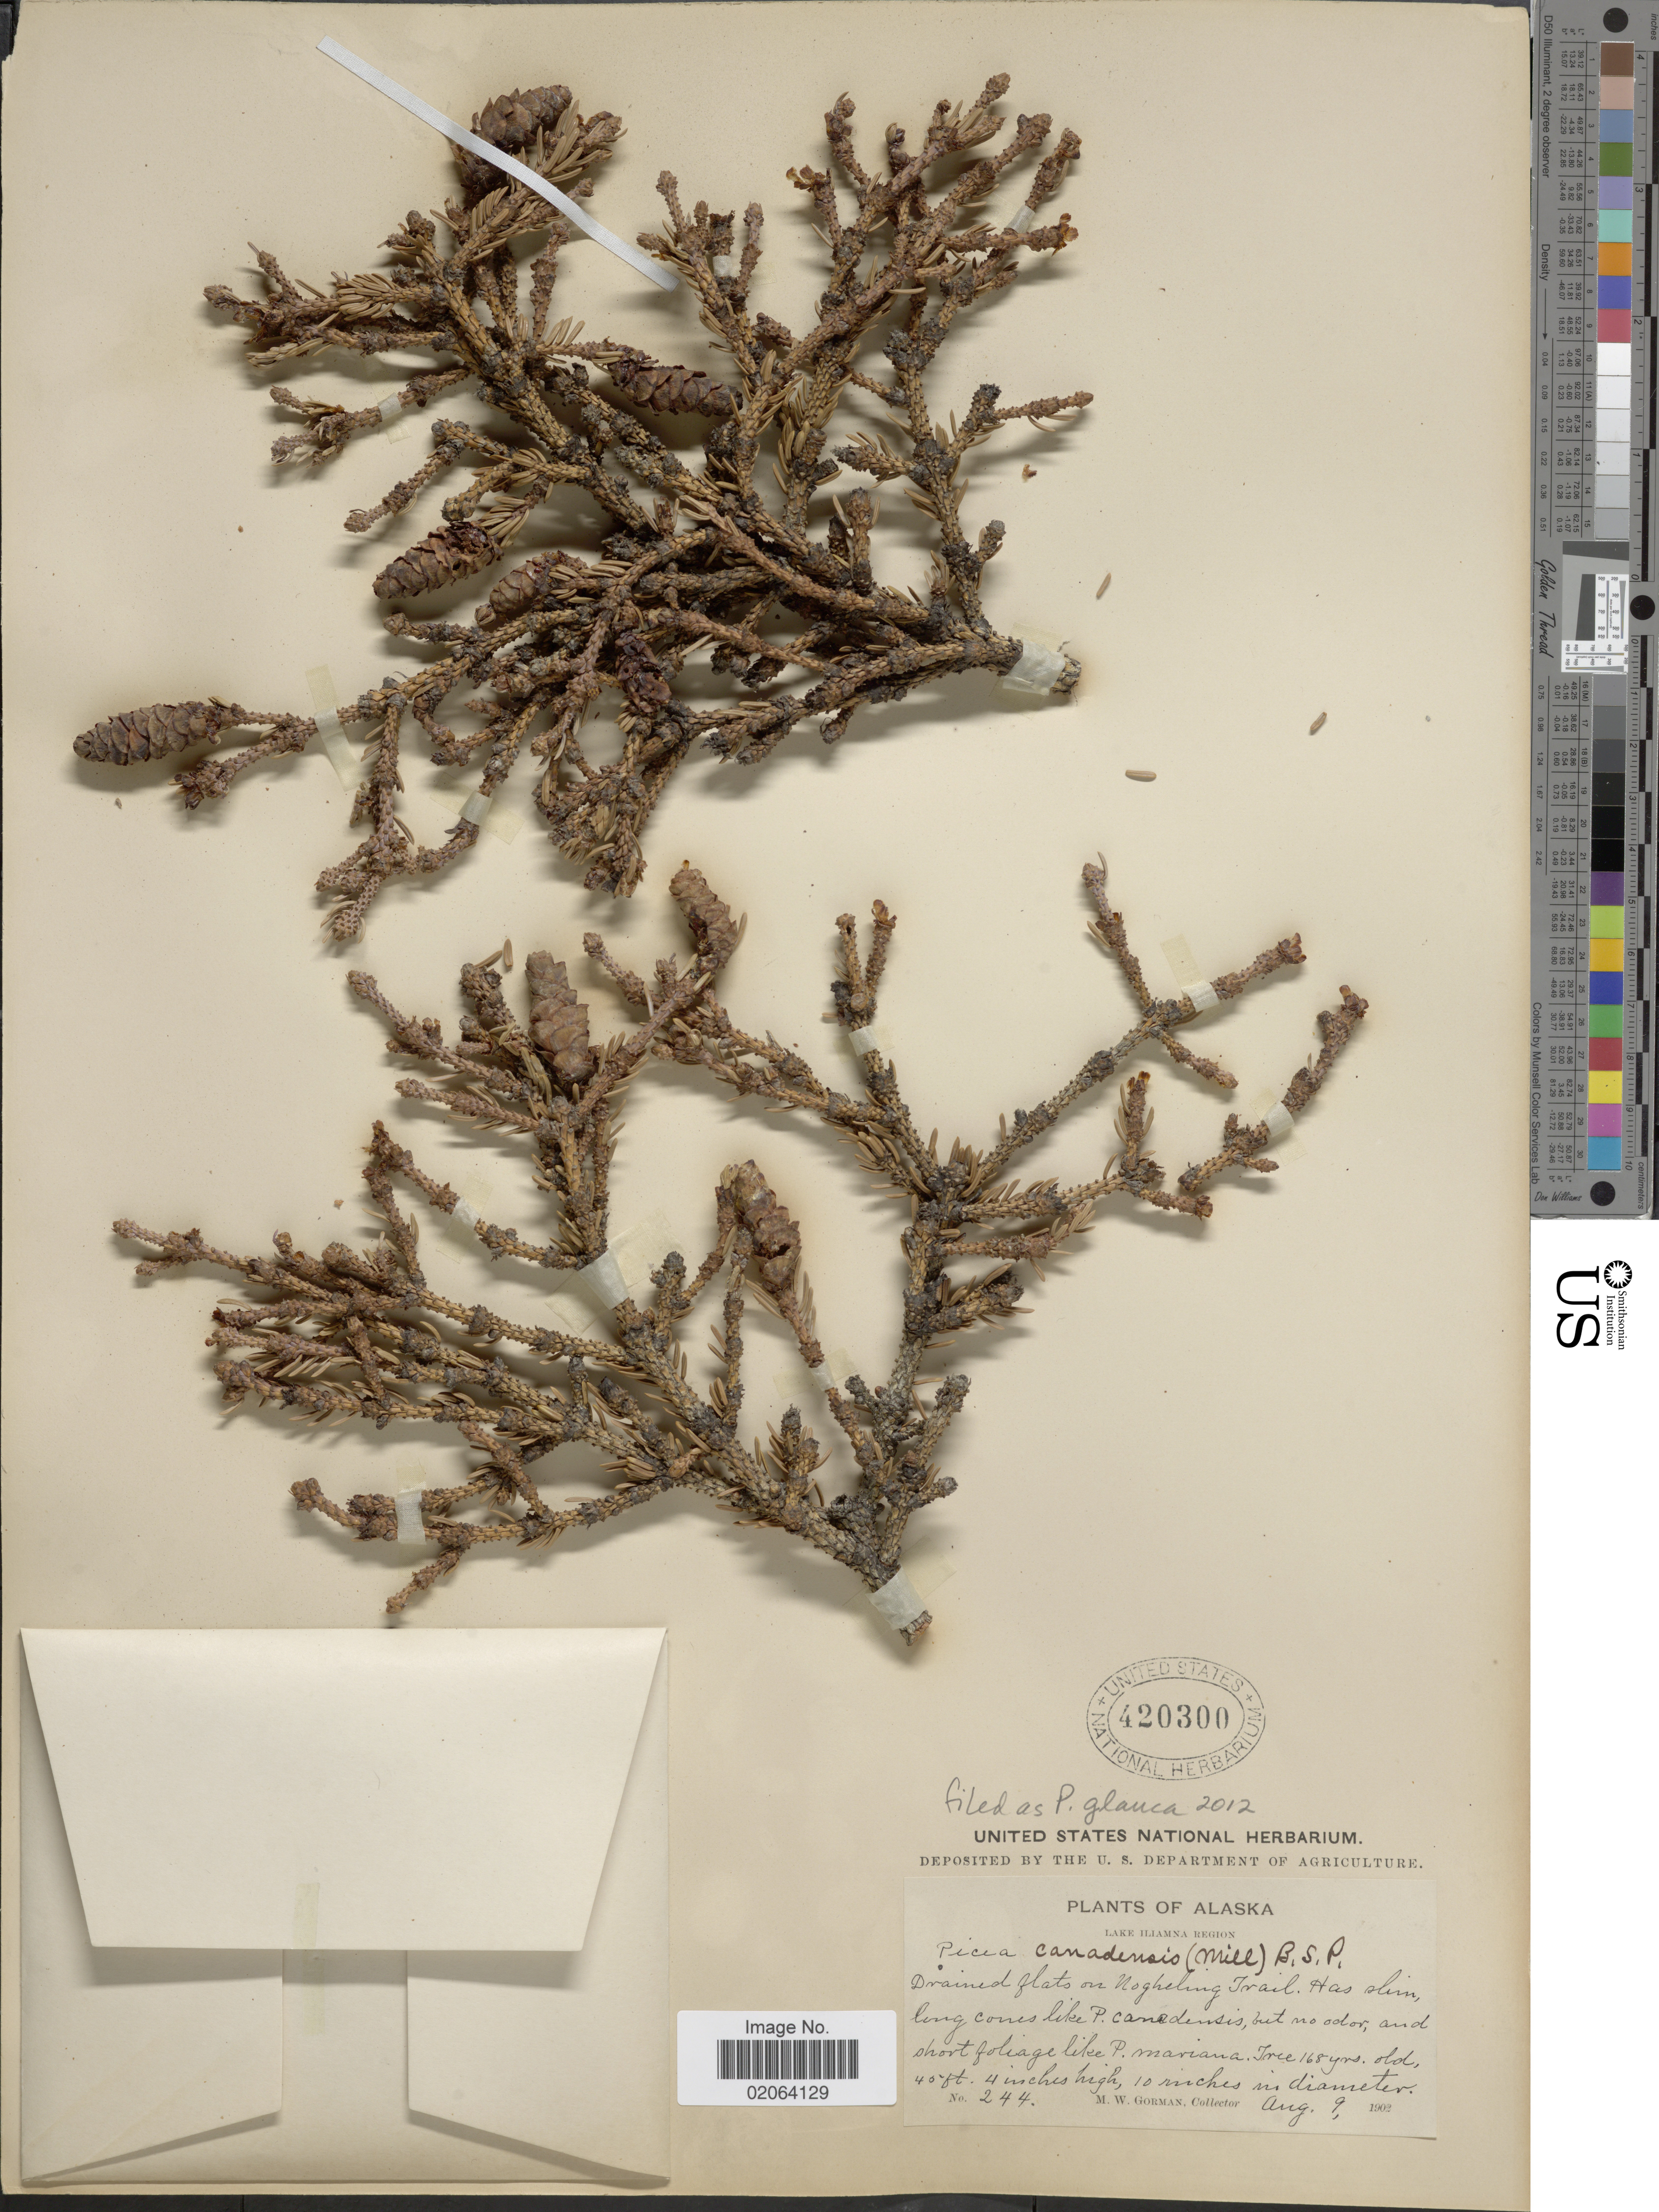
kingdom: Plantae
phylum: Tracheophyta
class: Pinopsida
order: Pinales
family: Pinaceae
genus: Pinus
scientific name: Pinus glauca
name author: Moench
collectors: M. W. Gorman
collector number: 244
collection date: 1902-08-09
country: United States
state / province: Alaska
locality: Lake Iliamna Region. Nogheling Trail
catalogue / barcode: US 420300